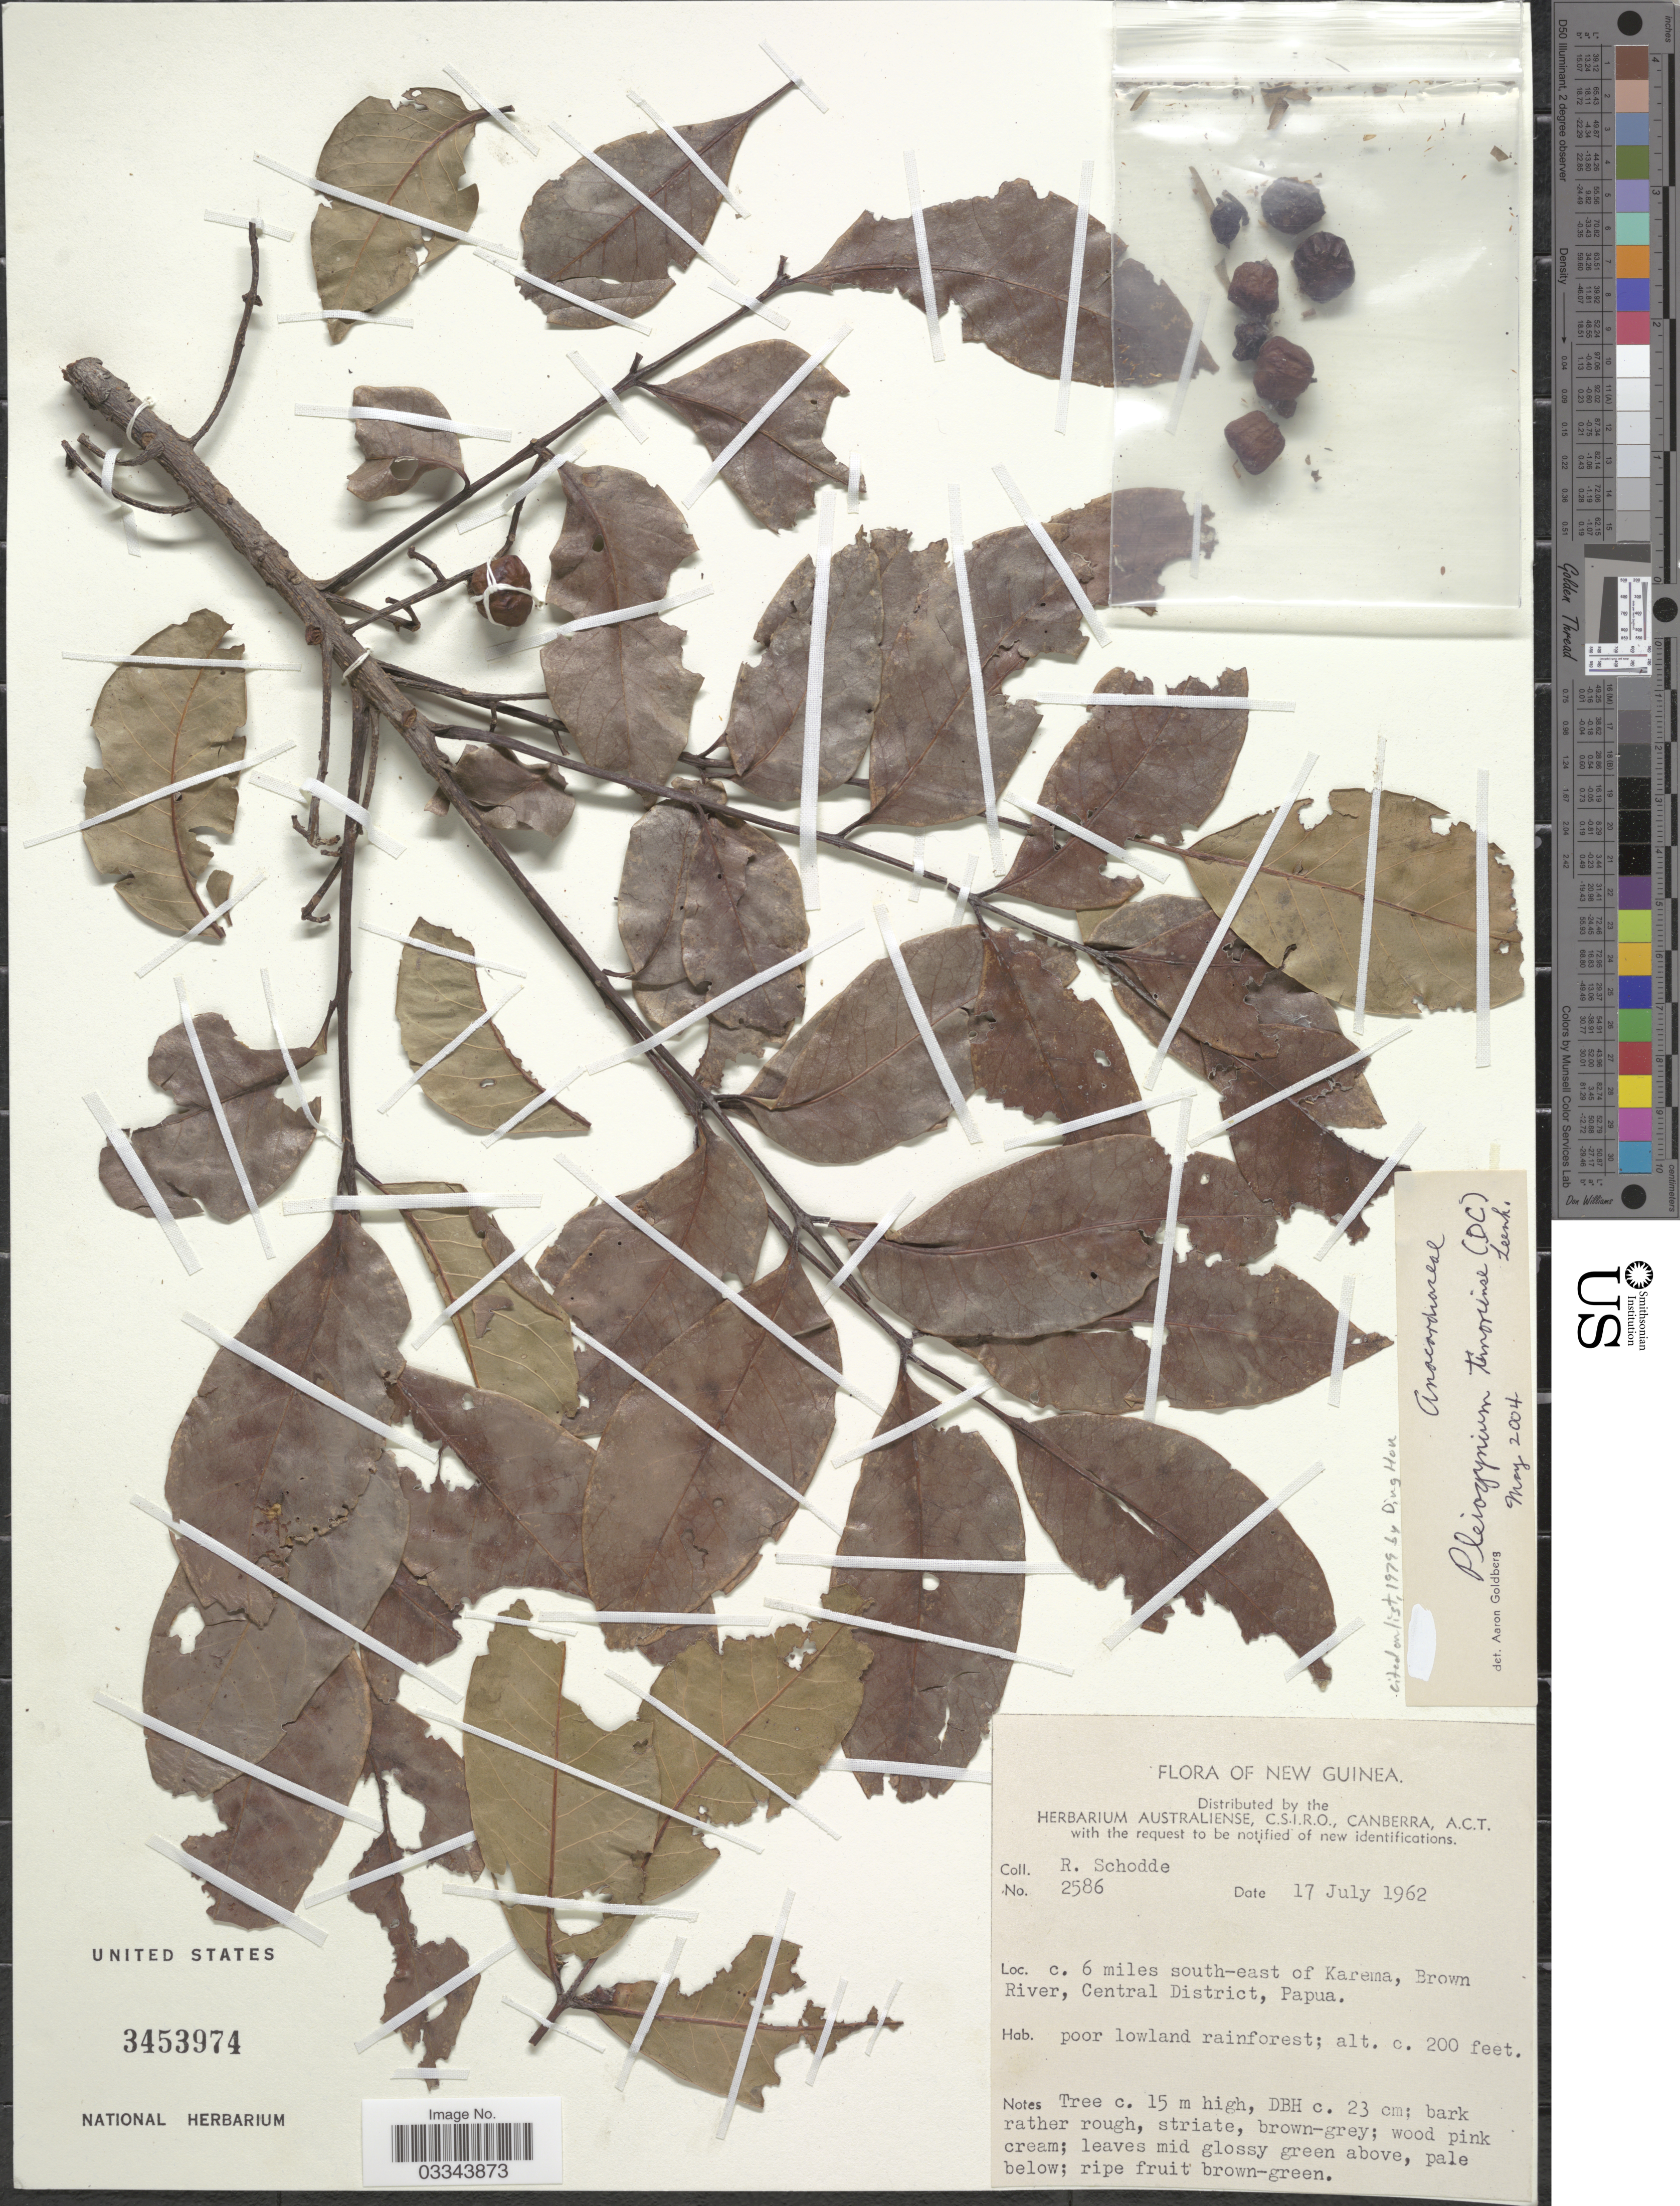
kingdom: Plantae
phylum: Tracheophyta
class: Magnoliopsida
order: Sapindales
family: Anacardiaceae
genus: Pleiogynium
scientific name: Pleiogynium timoriense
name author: (A. DC.) Leenh.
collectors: R. Schodde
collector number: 2586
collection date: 1962-07-17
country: Papua New Guinea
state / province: Central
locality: New Guinea, c. 6 miles south-east of Karema, Brown River, Central District, Papua.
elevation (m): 61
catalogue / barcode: US 3453974